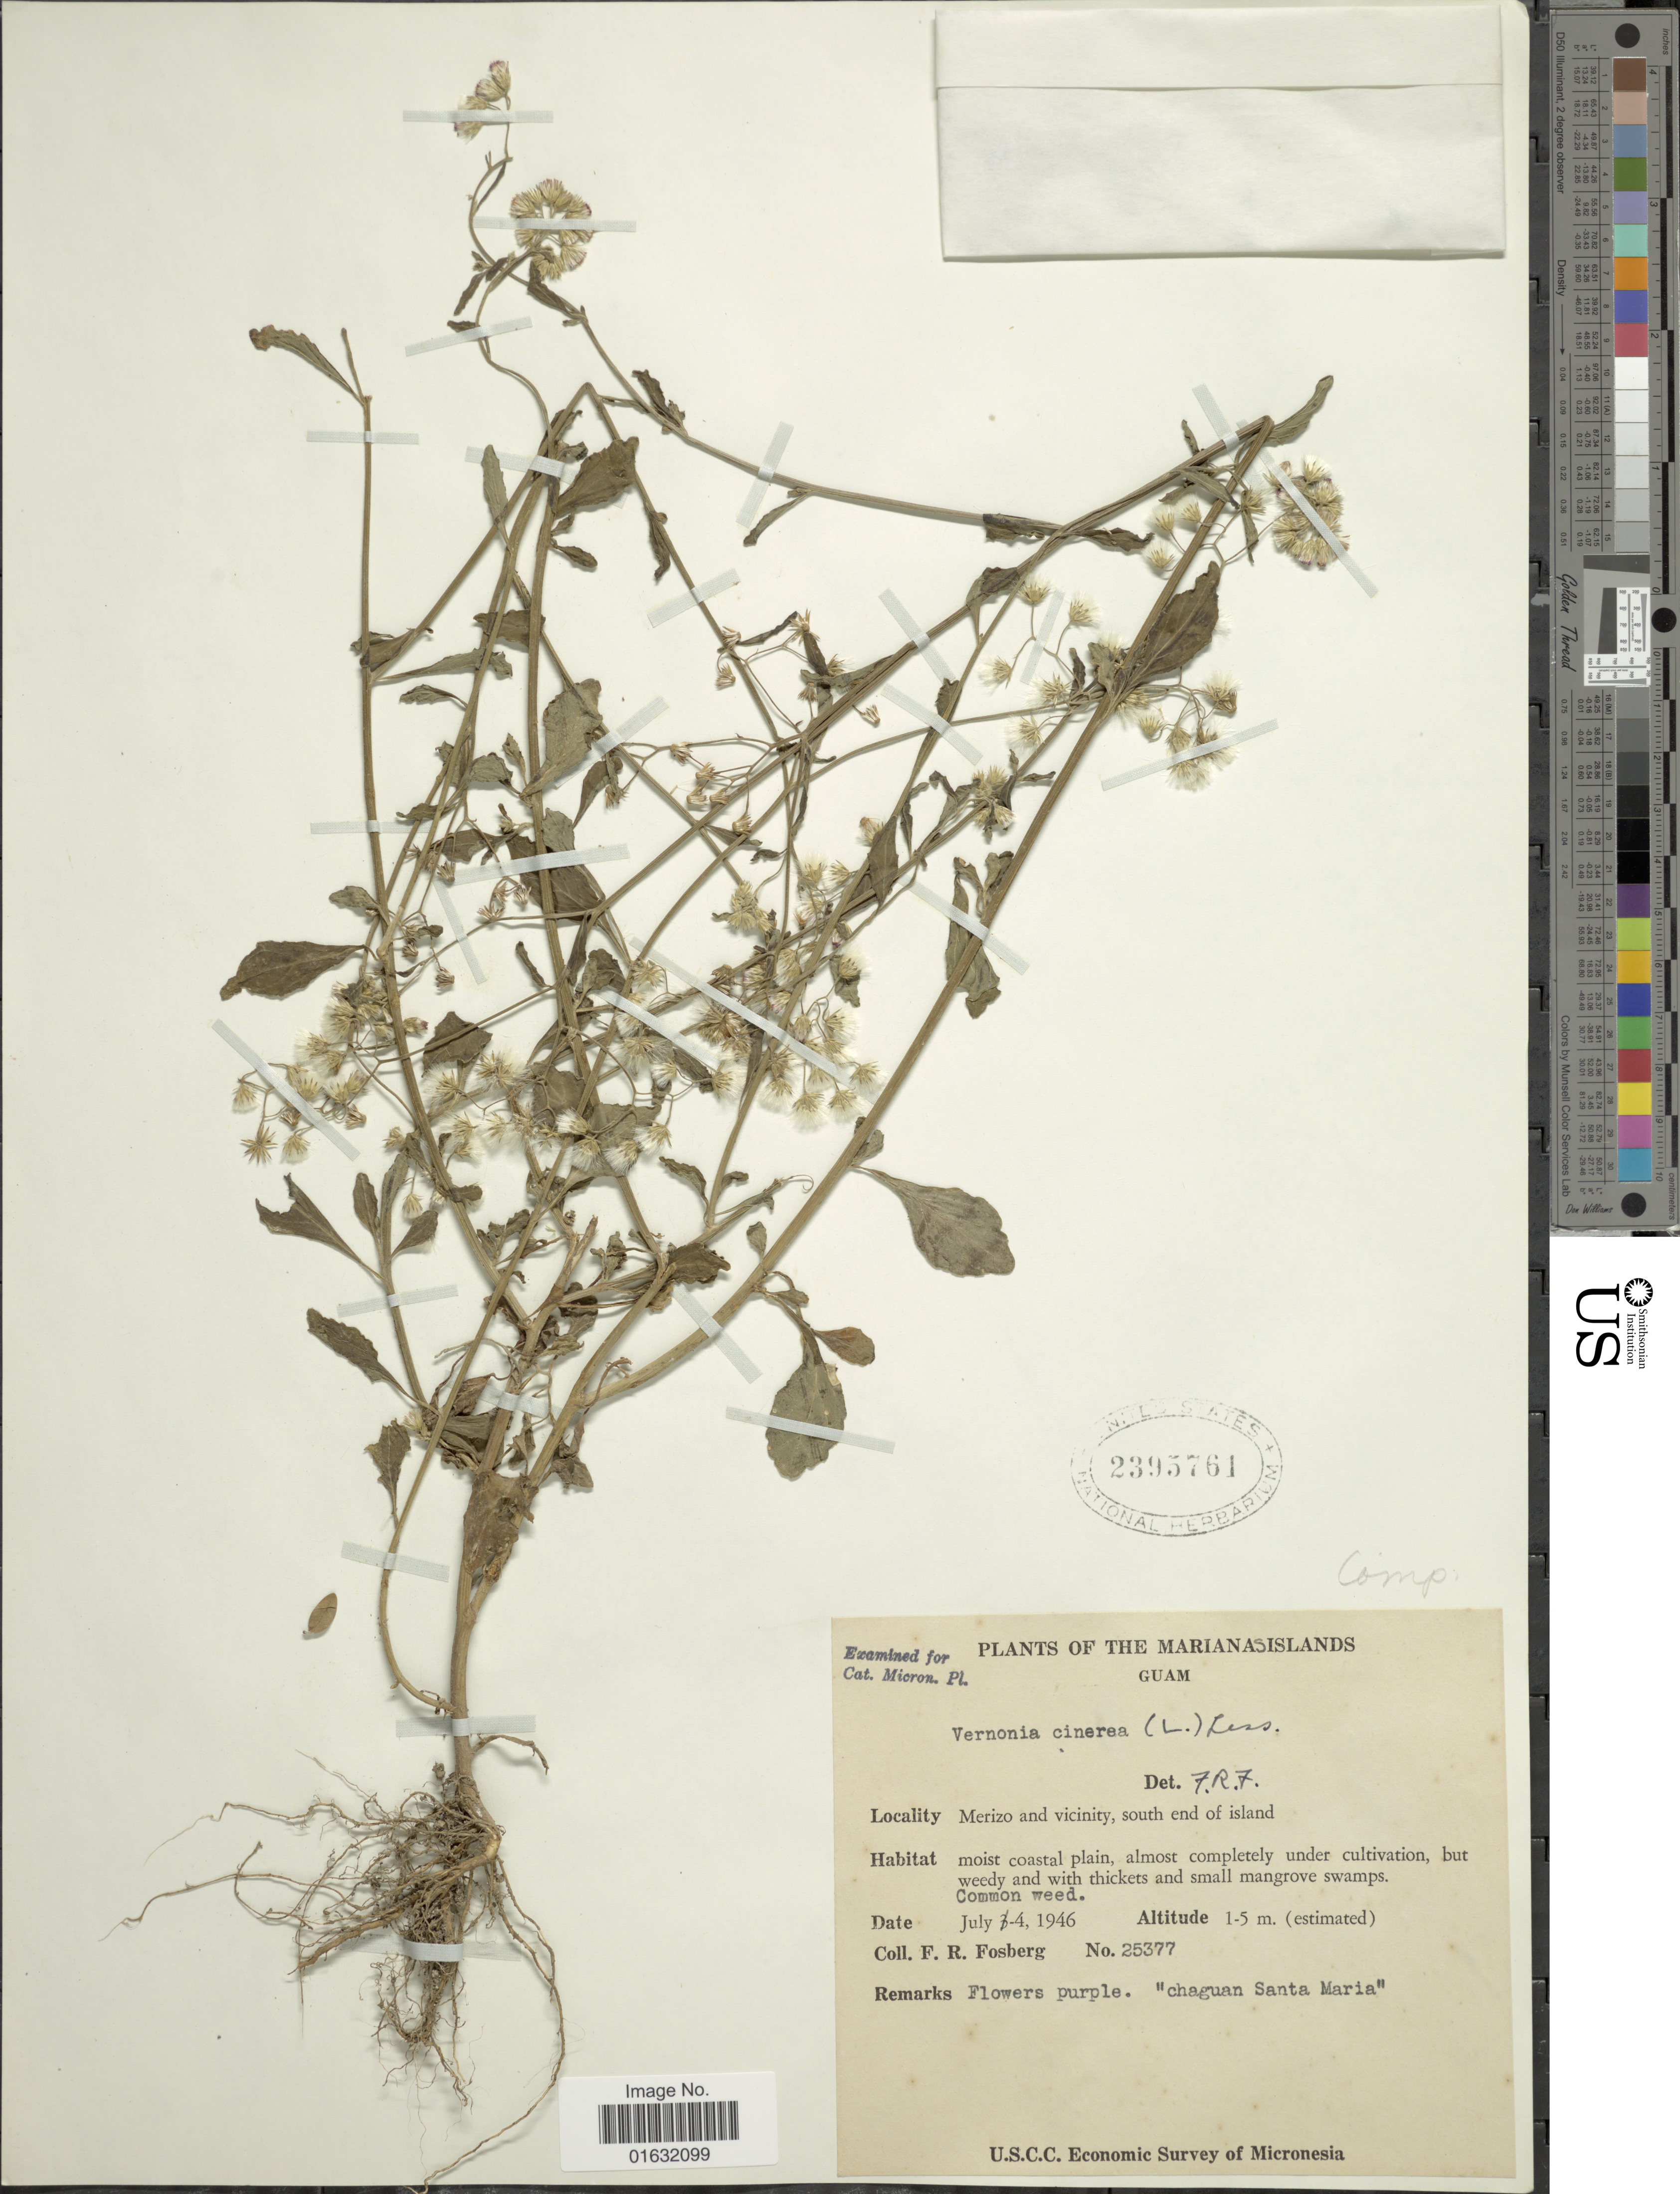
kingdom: Plantae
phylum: Tracheophyta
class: Magnoliopsida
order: Asterales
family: Asteraceae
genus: Cyanthillium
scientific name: Cyanthillium cinereum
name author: (L.) H. Rob.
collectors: F. R. Fosberg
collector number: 25377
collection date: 1946-07-04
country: Guam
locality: The Marianas Islands, Guam, Merizo and vicinity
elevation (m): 1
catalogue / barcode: US 2395761